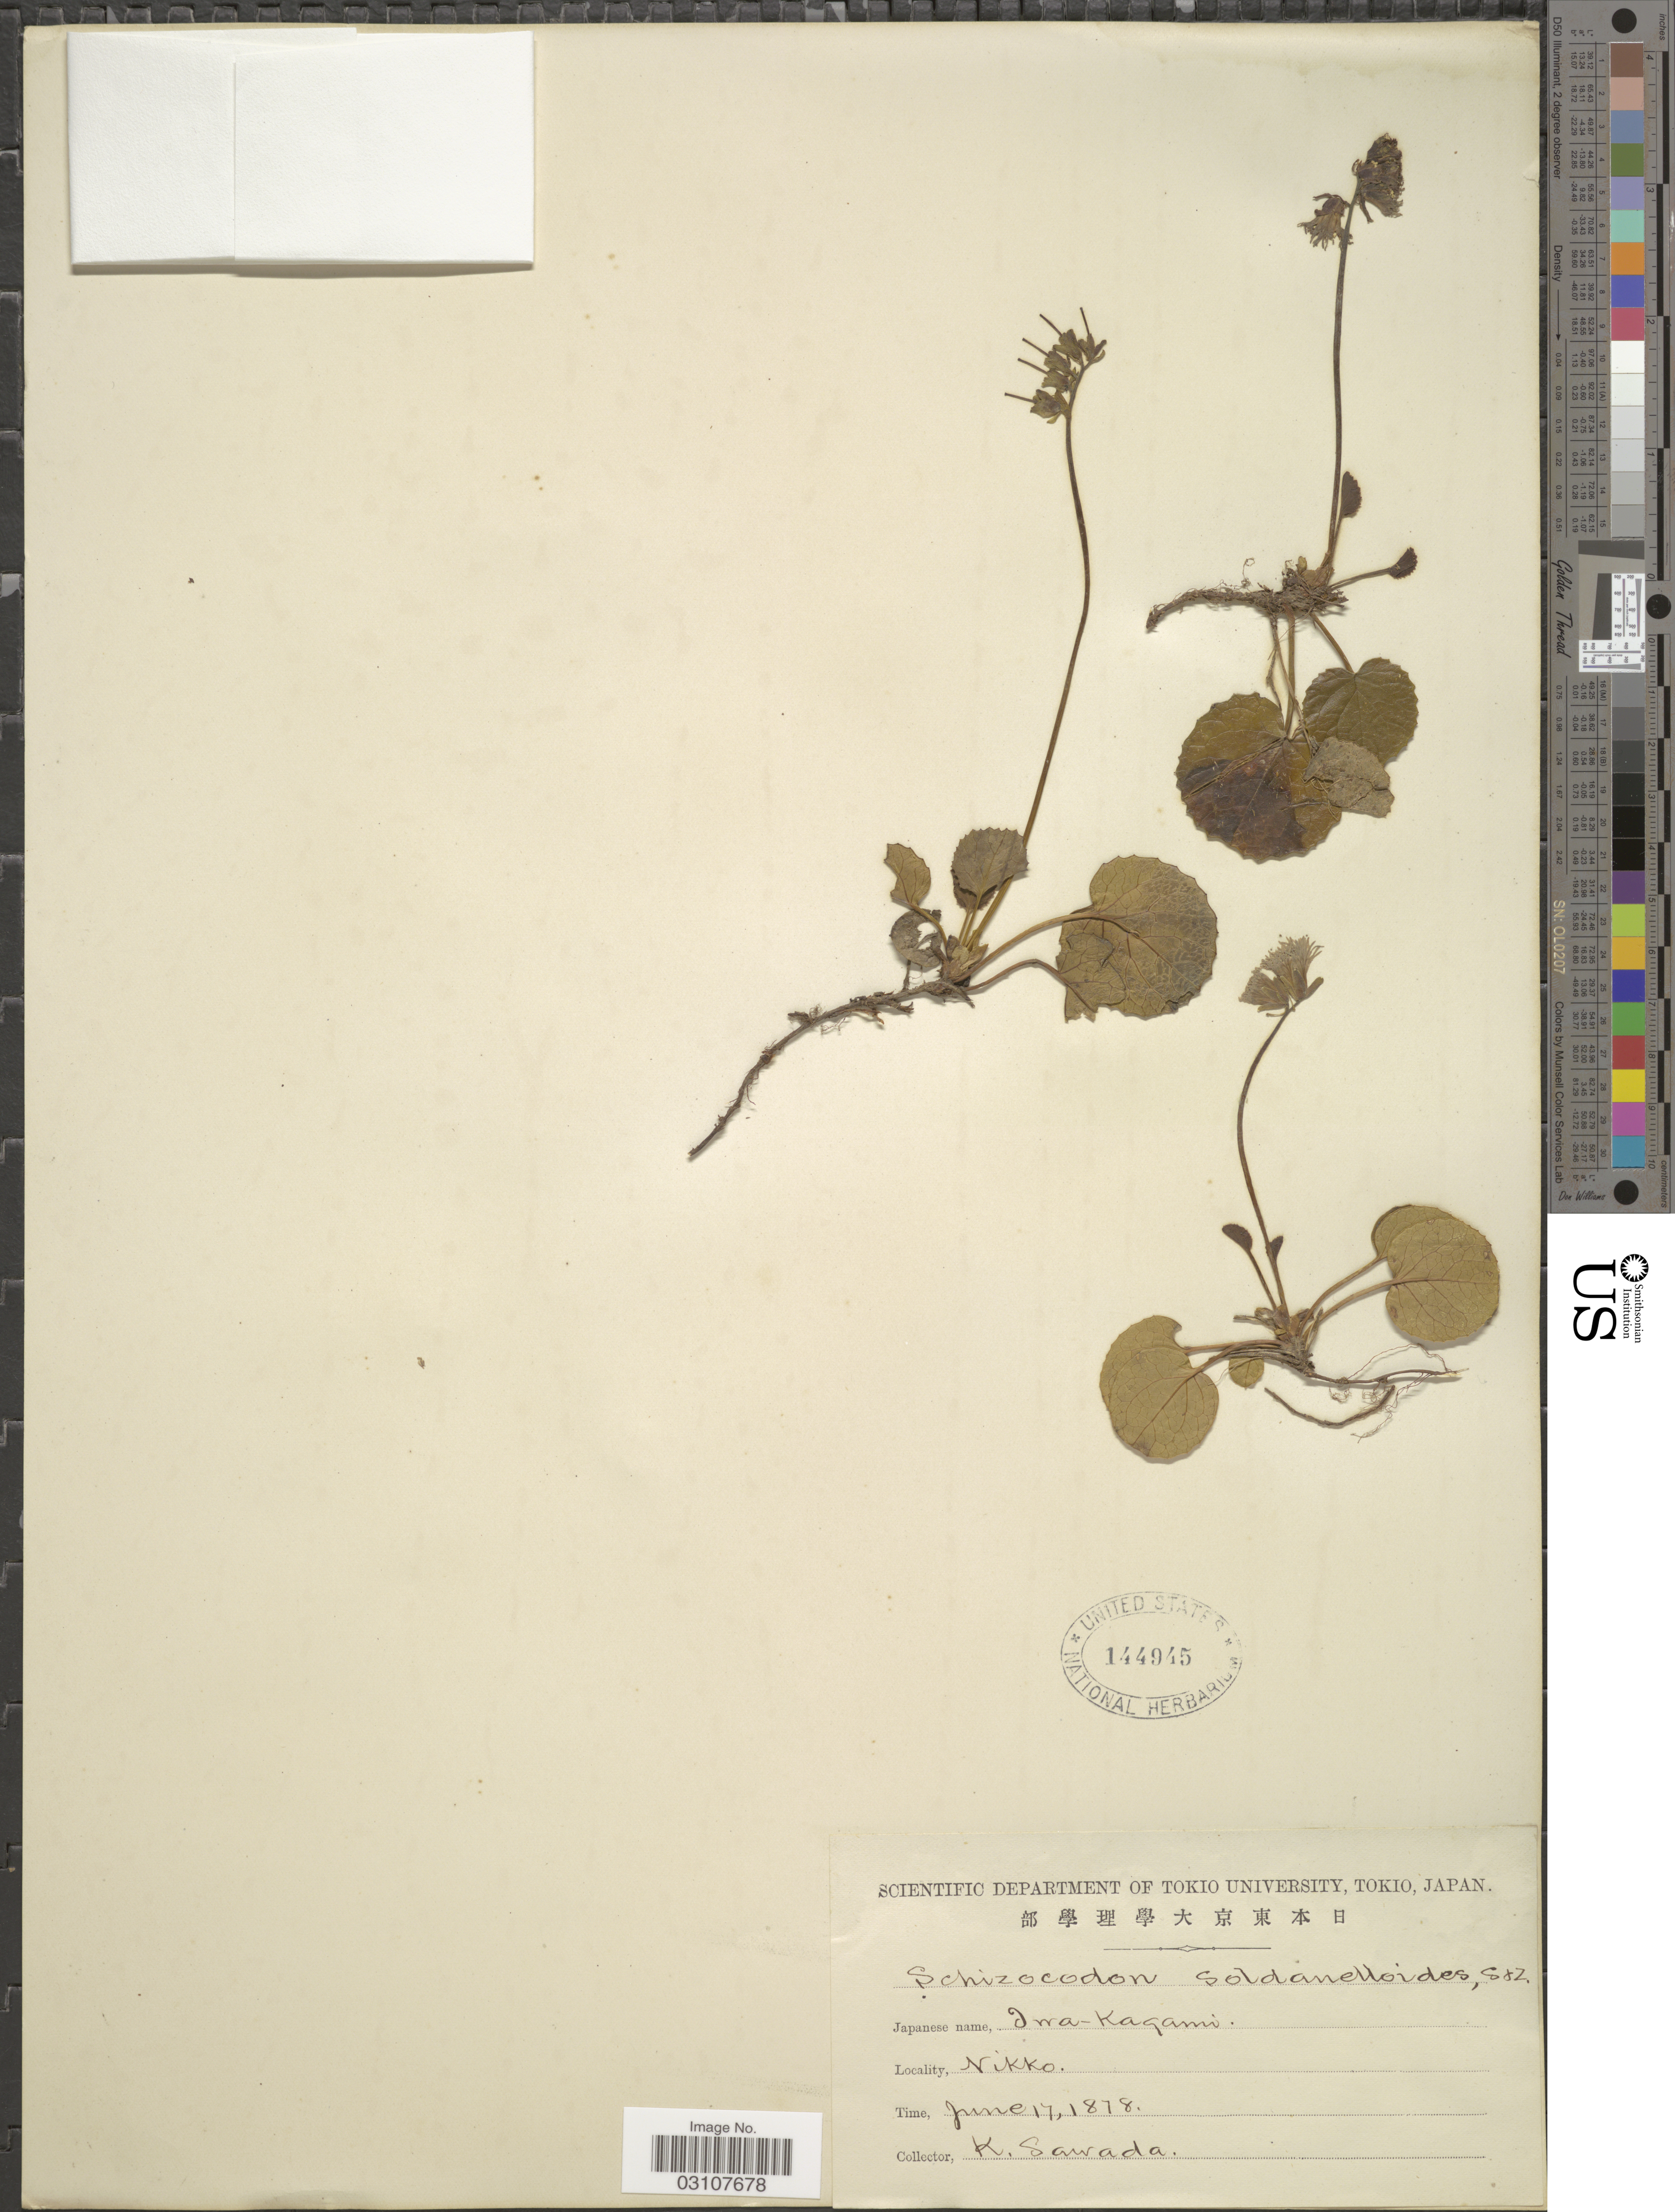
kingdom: Plantae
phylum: Tracheophyta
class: Magnoliopsida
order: Ericales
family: Diapensiaceae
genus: Shortia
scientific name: Shortia soldanelloides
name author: (Siebold & Zucc.) Makino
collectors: K. Sawada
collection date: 1878-06-17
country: Japan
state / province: Tokyo, Federal City of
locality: Nikko.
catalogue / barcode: US 144945